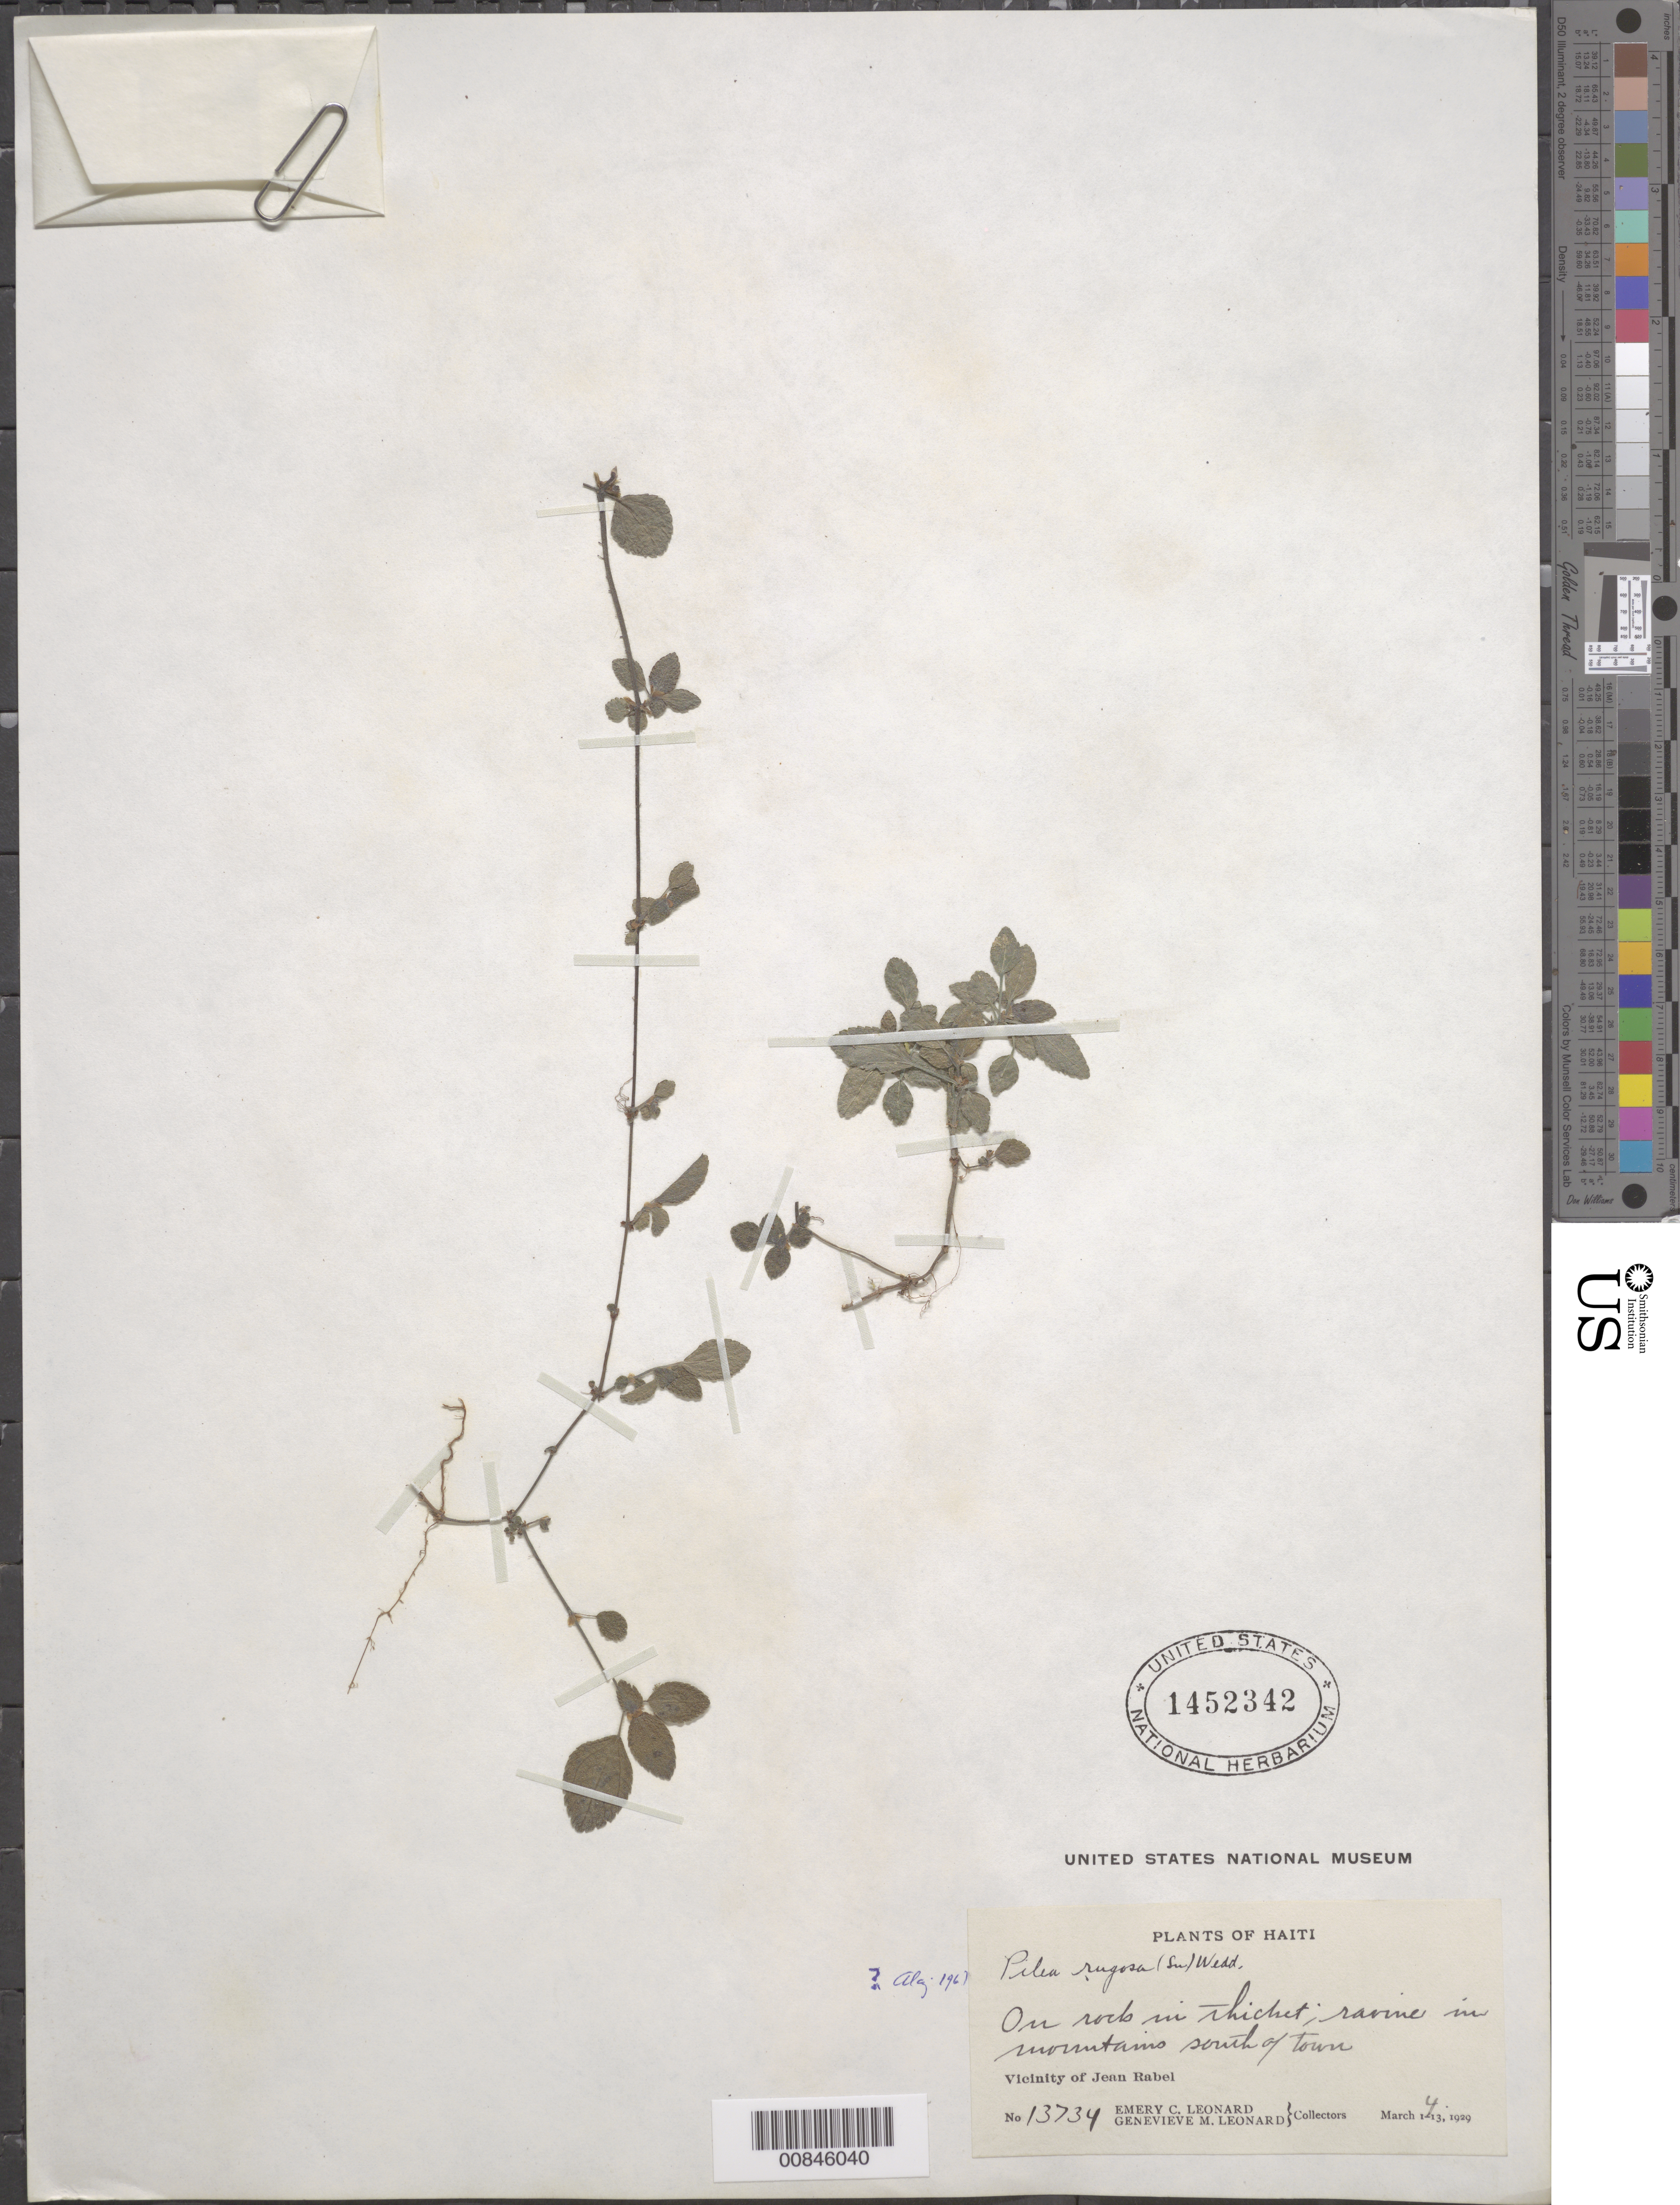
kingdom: Plantae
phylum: Tracheophyta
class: Magnoliopsida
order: Rosales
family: Urticaceae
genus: Pilea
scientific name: Pilea rugosa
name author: (Sw.) Wedd.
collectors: E. C. Leonard & G. M. Leonard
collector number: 13734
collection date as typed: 04 Mar 1929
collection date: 1929-03-04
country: Haiti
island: Hispaniola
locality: Vicinity of Jean Rabel. Ravine in mountains south of town.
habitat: On rocks in thicket.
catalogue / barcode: US 1452342